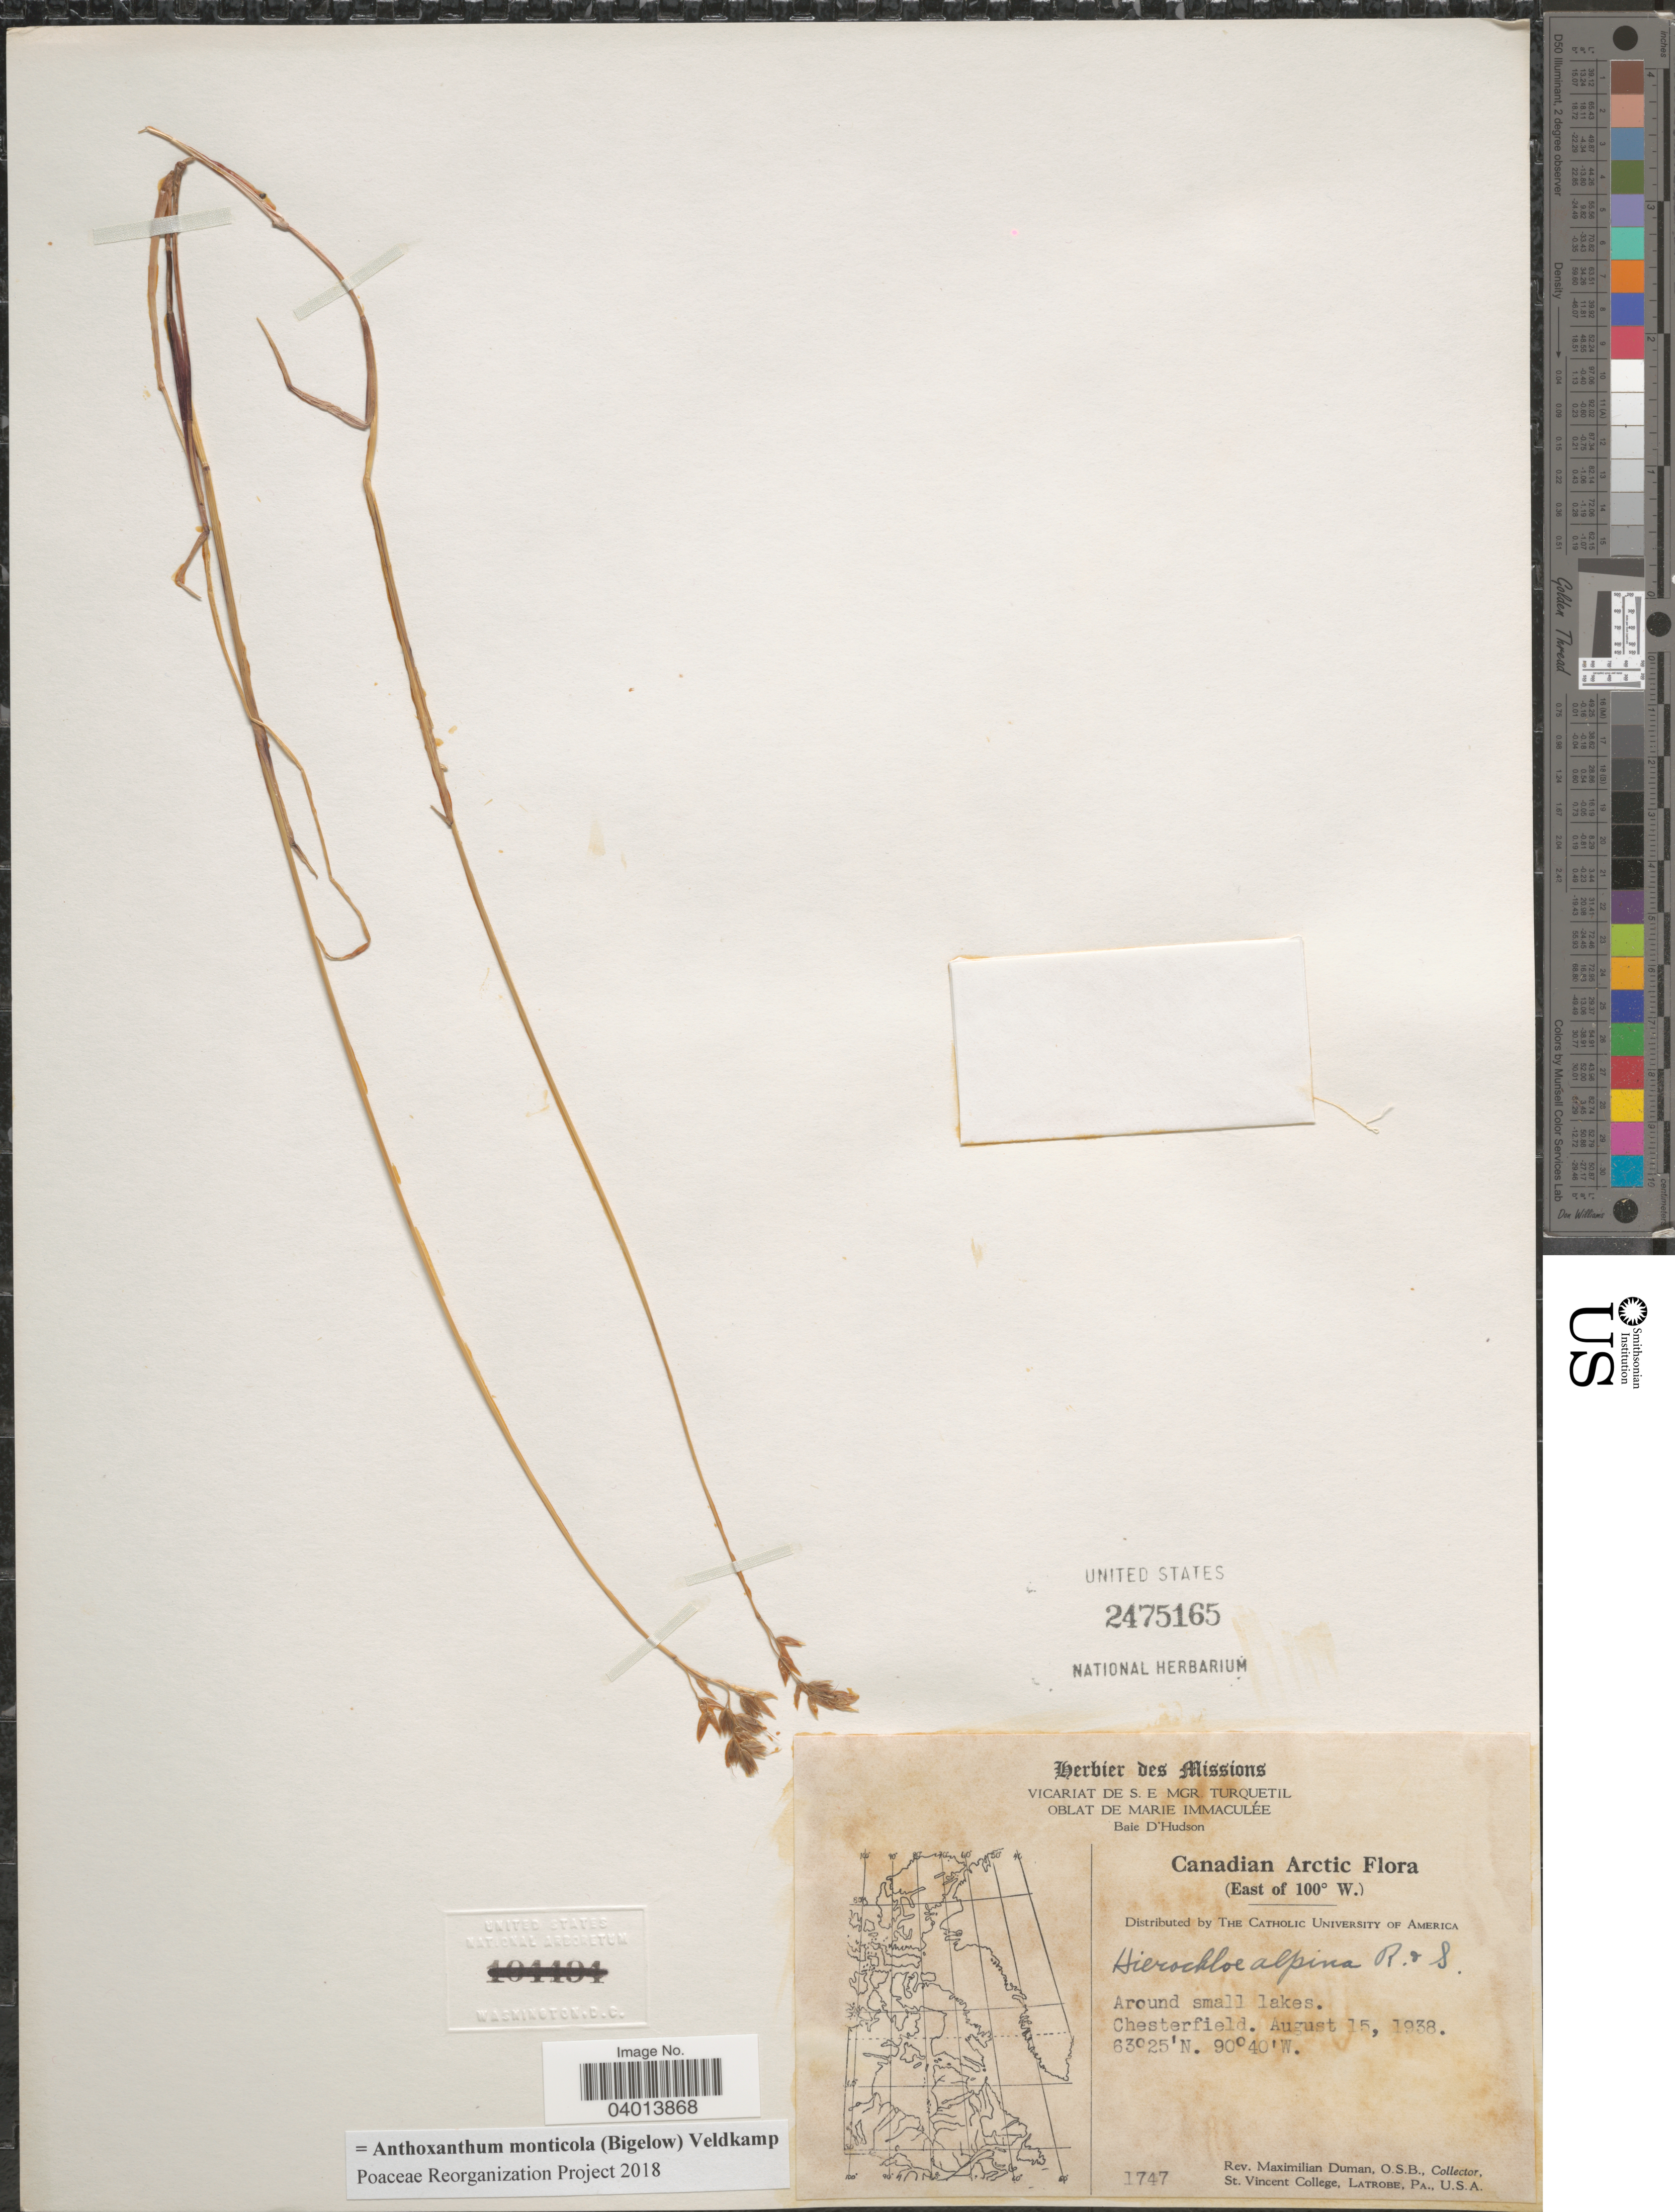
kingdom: Plantae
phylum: Tracheophyta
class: Liliopsida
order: Poales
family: Poaceae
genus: Anthoxanthum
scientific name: Anthoxanthum monticola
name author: (Bigelow) Veldkamp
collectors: M. Duman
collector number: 1747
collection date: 1938-08-15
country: Canada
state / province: Nunavut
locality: Canadian Arctic. Around small lakes. Chesterfield.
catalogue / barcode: US 2475165